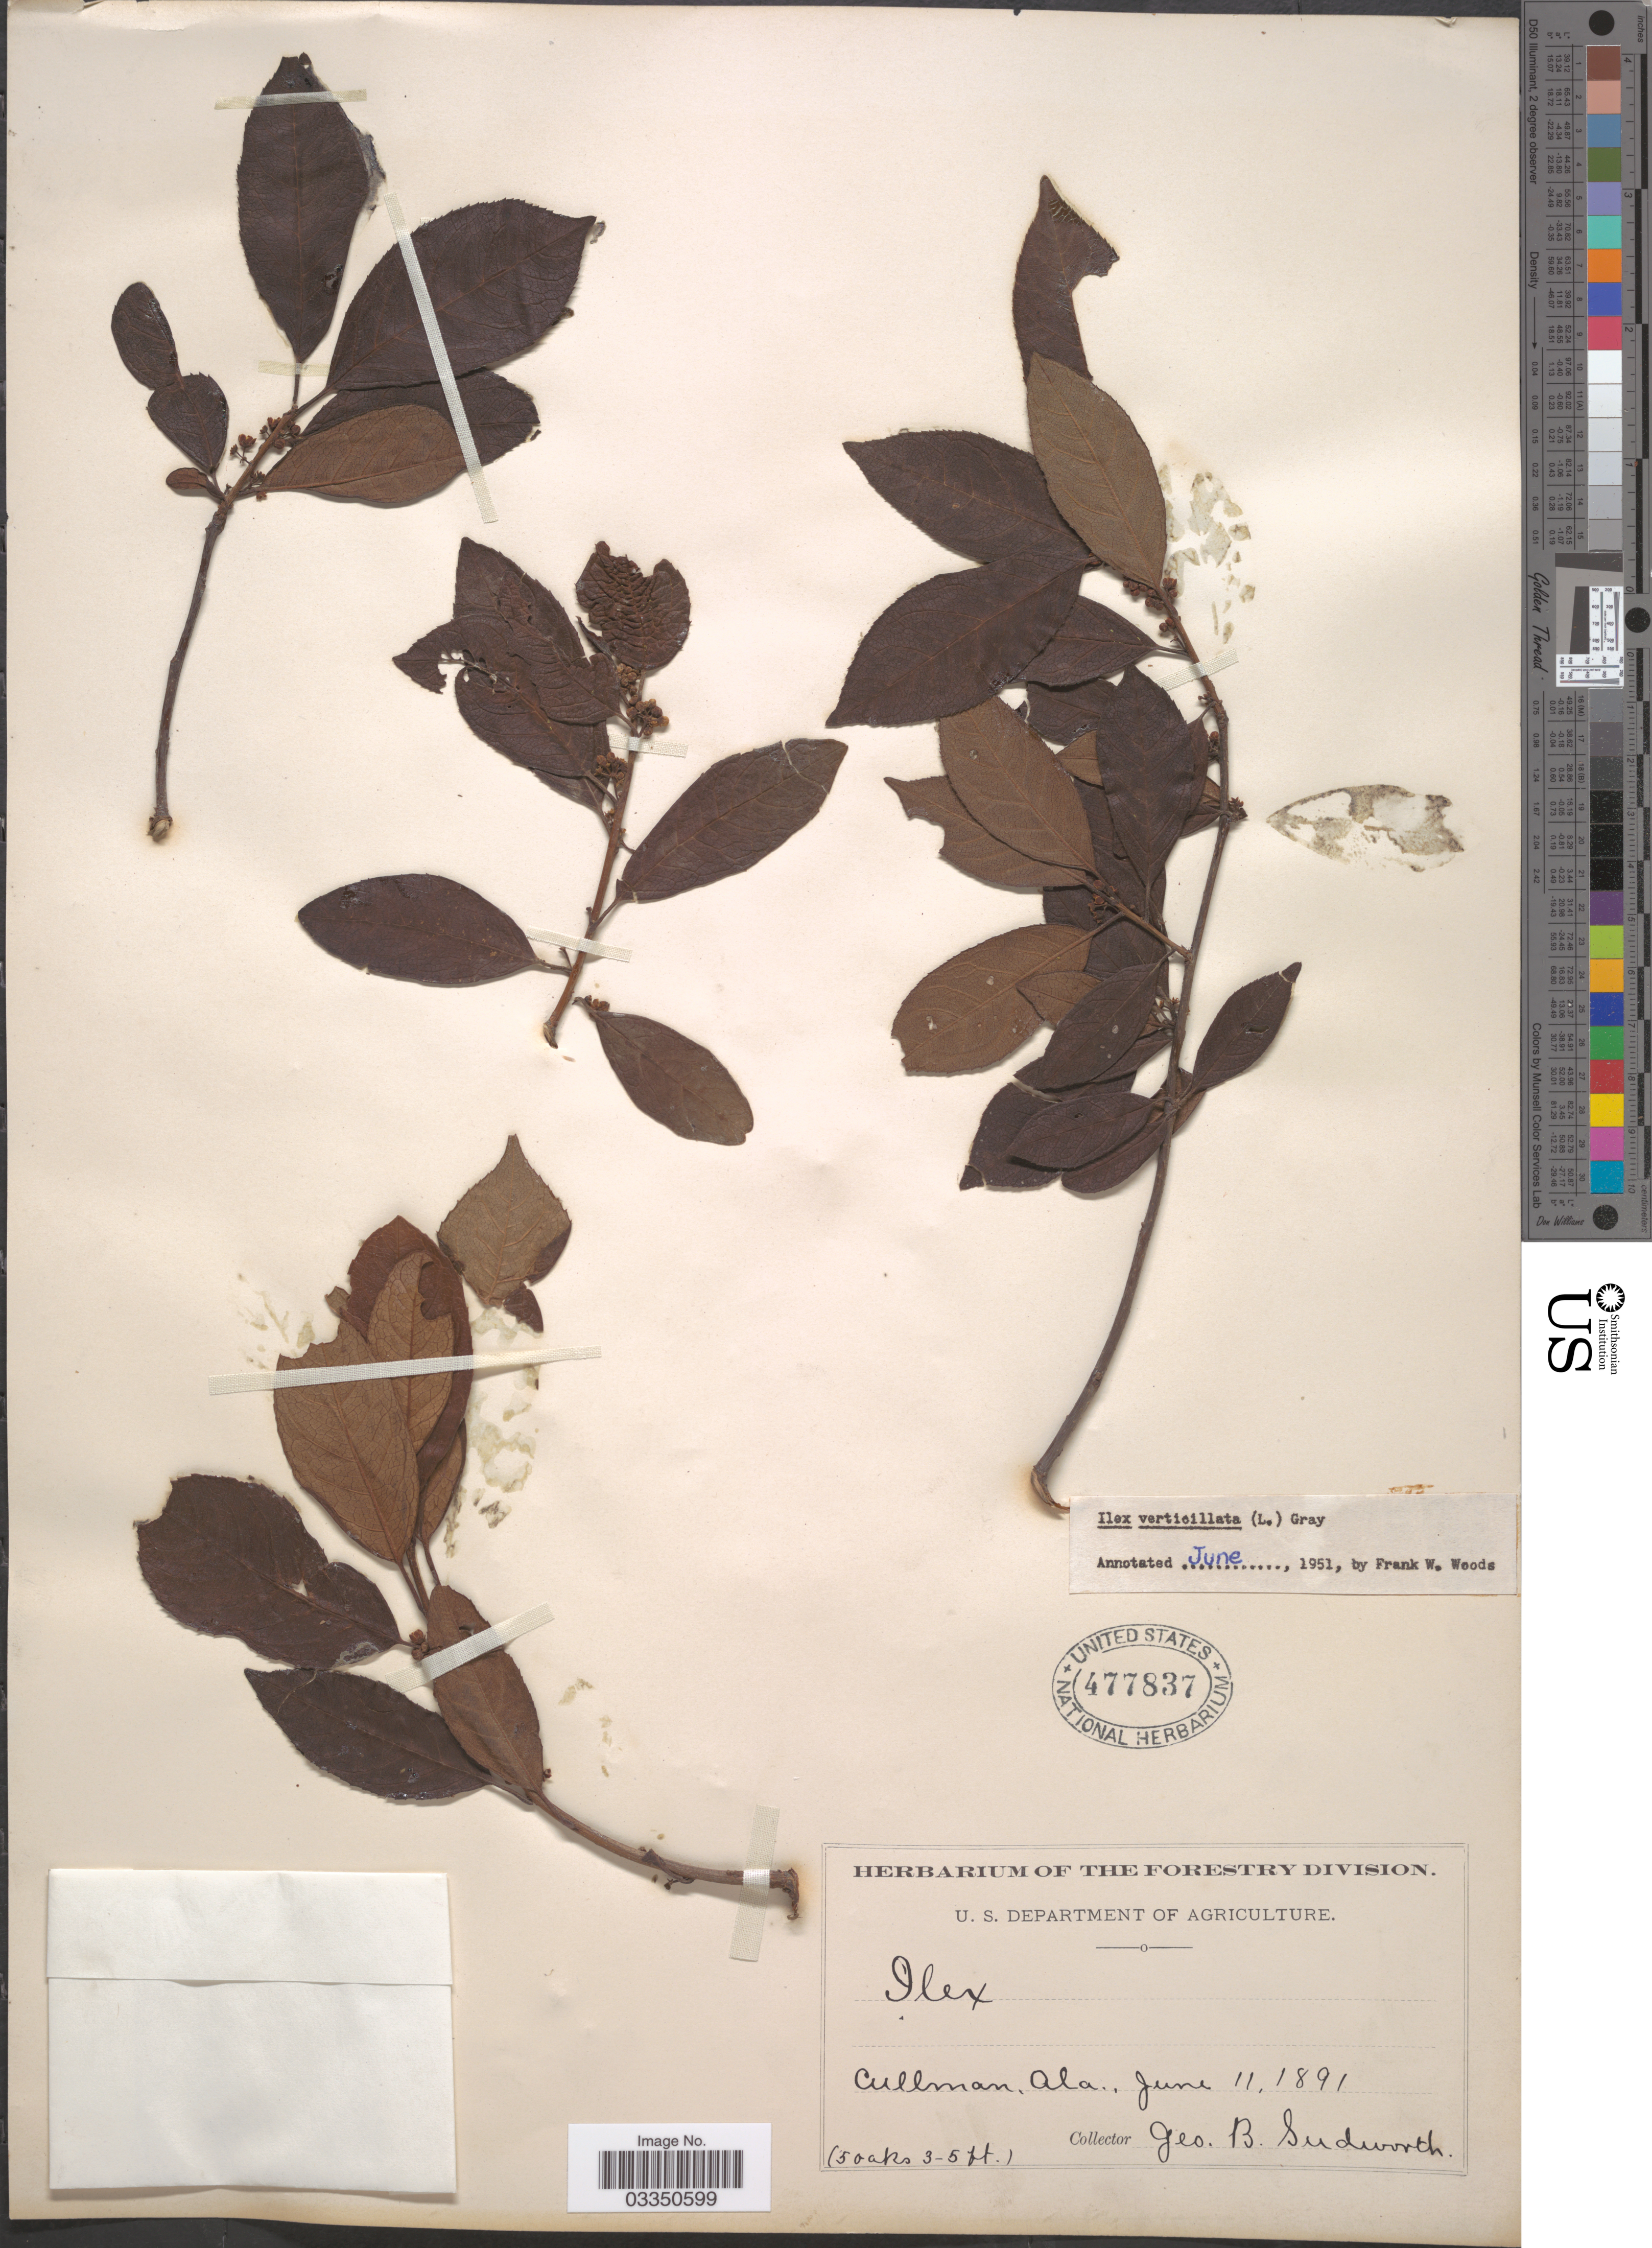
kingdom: Plantae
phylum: Tracheophyta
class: Magnoliopsida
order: Aquifoliales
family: Aquifoliaceae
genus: Ilex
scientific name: Ilex verticillata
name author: (L.) A. Gray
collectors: G. B. Sudworth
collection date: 1891-06-11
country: United States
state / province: Alabama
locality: Cullman.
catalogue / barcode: US 477837